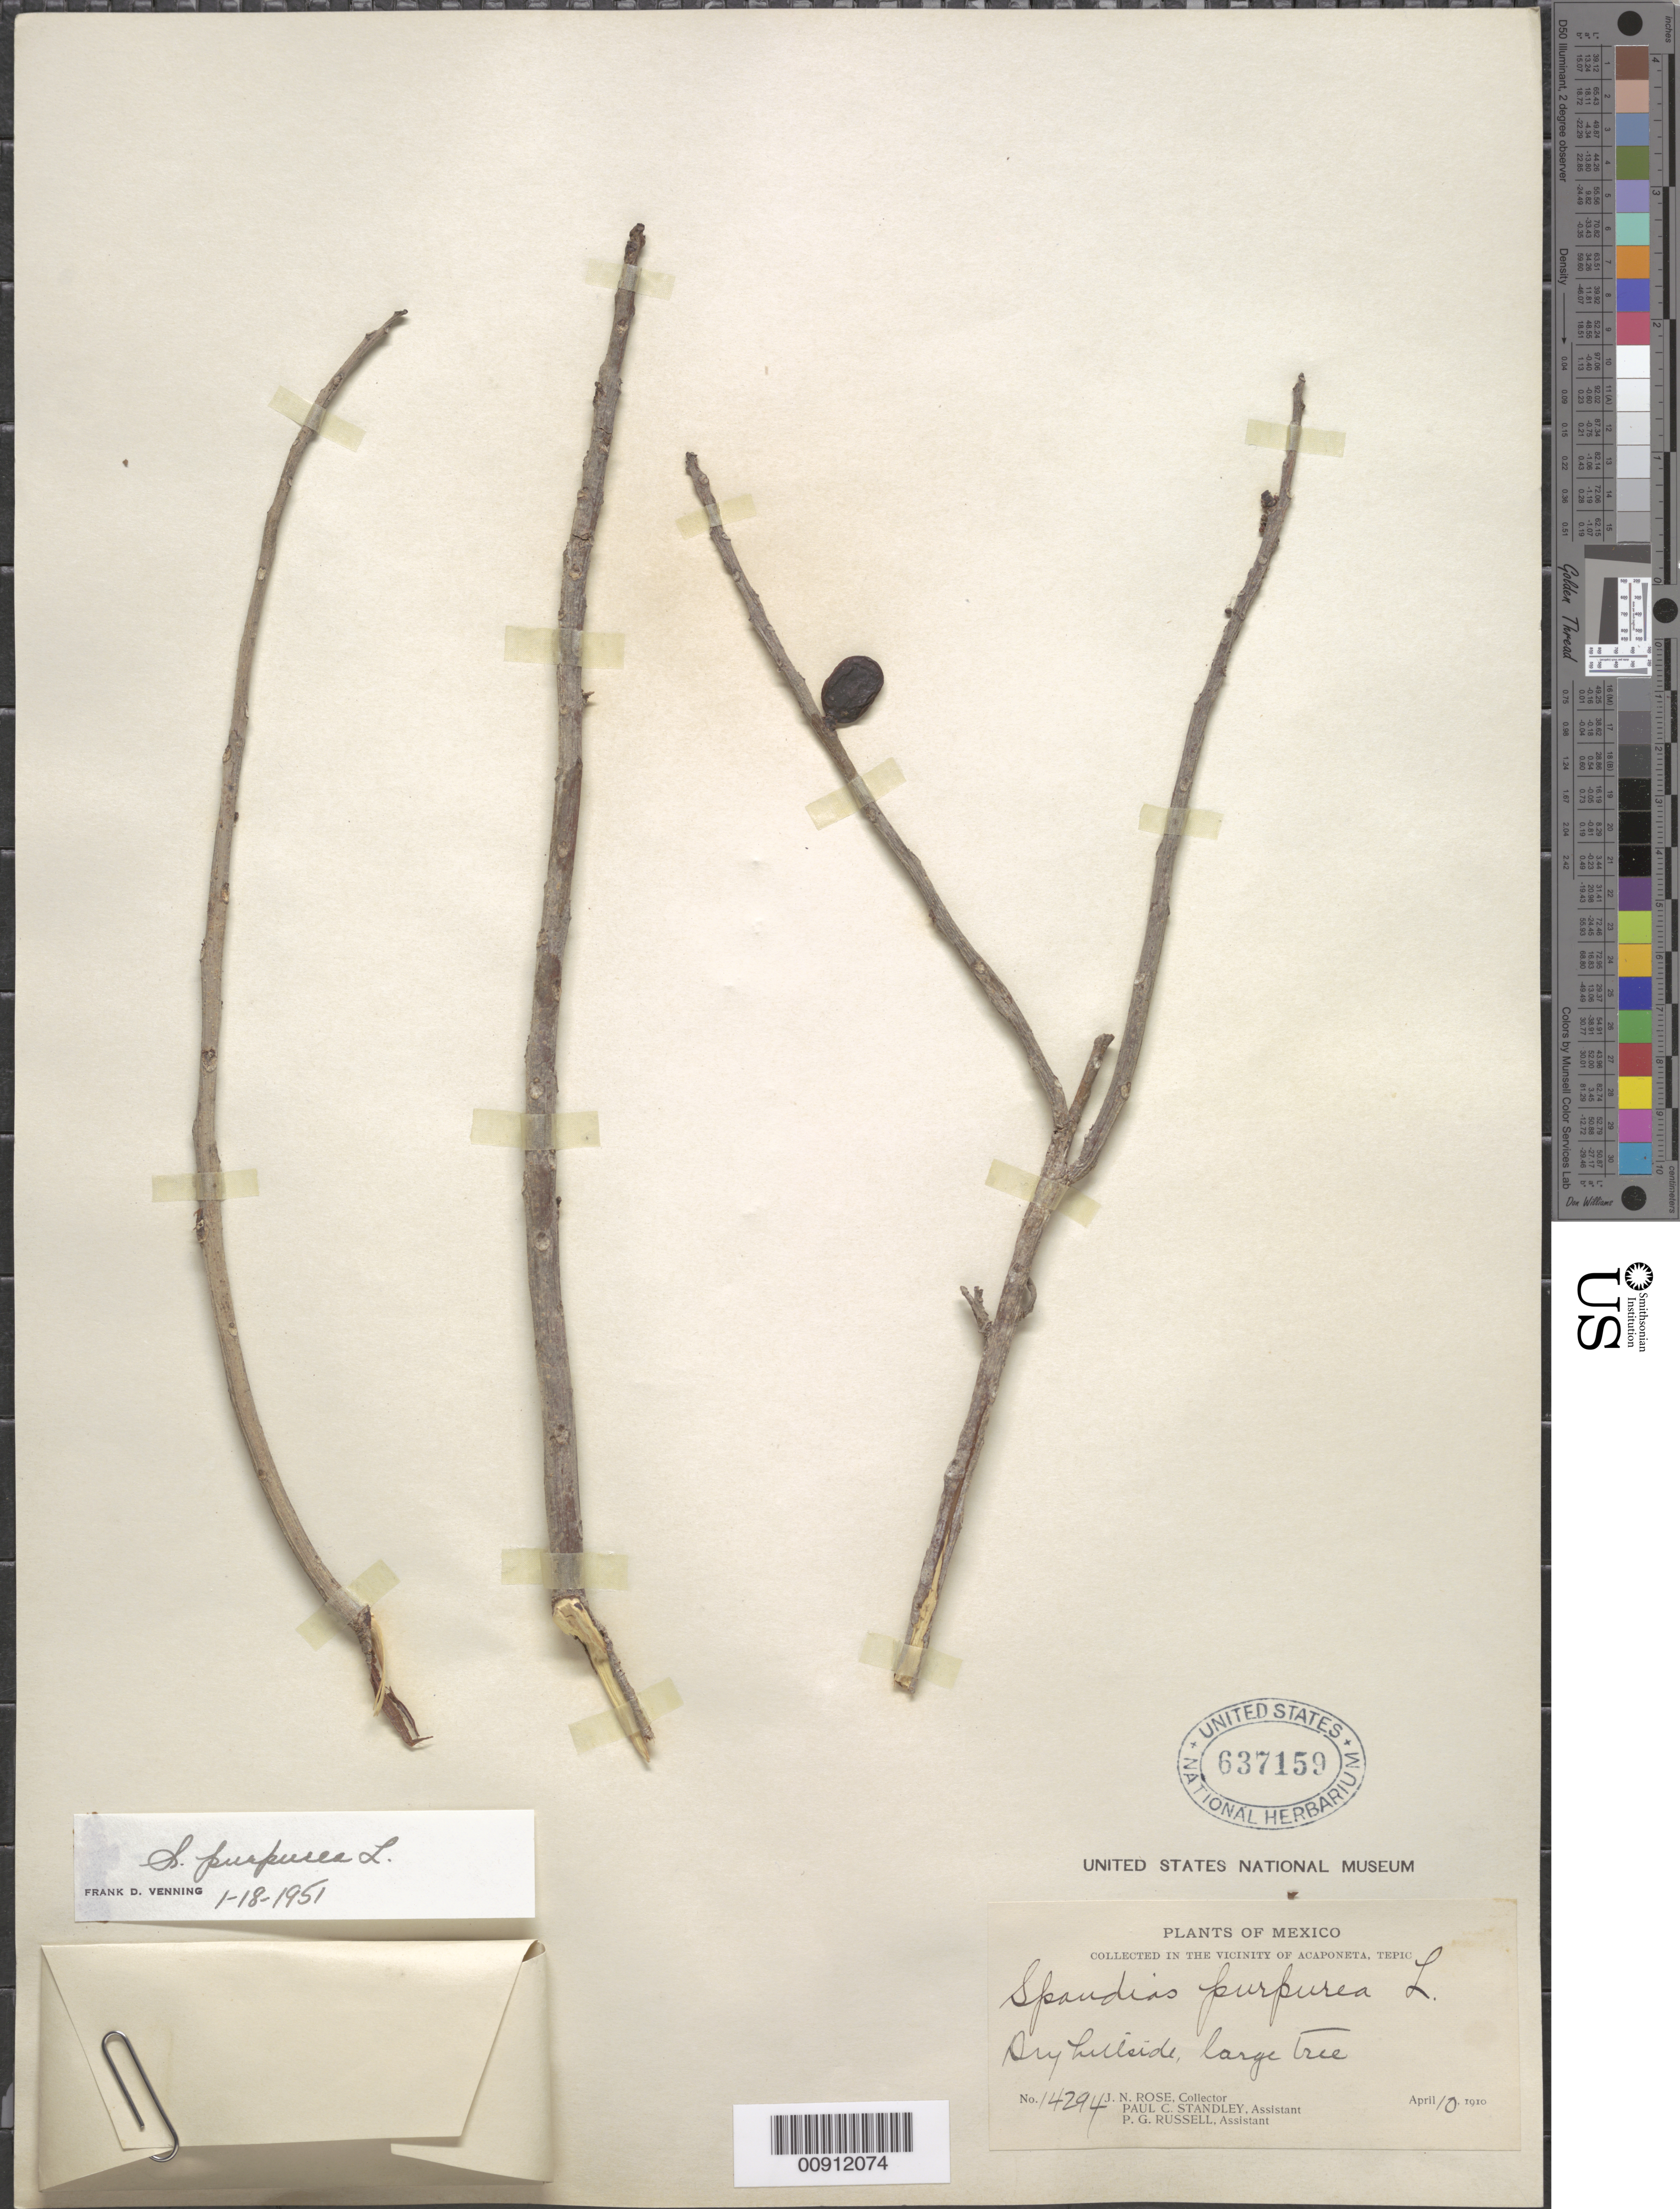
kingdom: Plantae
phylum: Tracheophyta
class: Magnoliopsida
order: Sapindales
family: Anacardiaceae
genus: Spondias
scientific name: Spondias purpurea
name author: L.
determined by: Mitchell, John D.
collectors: J. N. Rose, P. C. Standley & P. G. Russell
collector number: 14294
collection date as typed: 10 Apr 1910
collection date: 1910-04-10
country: Mexico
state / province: Nayarit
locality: Vicinity of Acaponeta, Tepic.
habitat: Dry hillside.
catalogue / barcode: US 637159